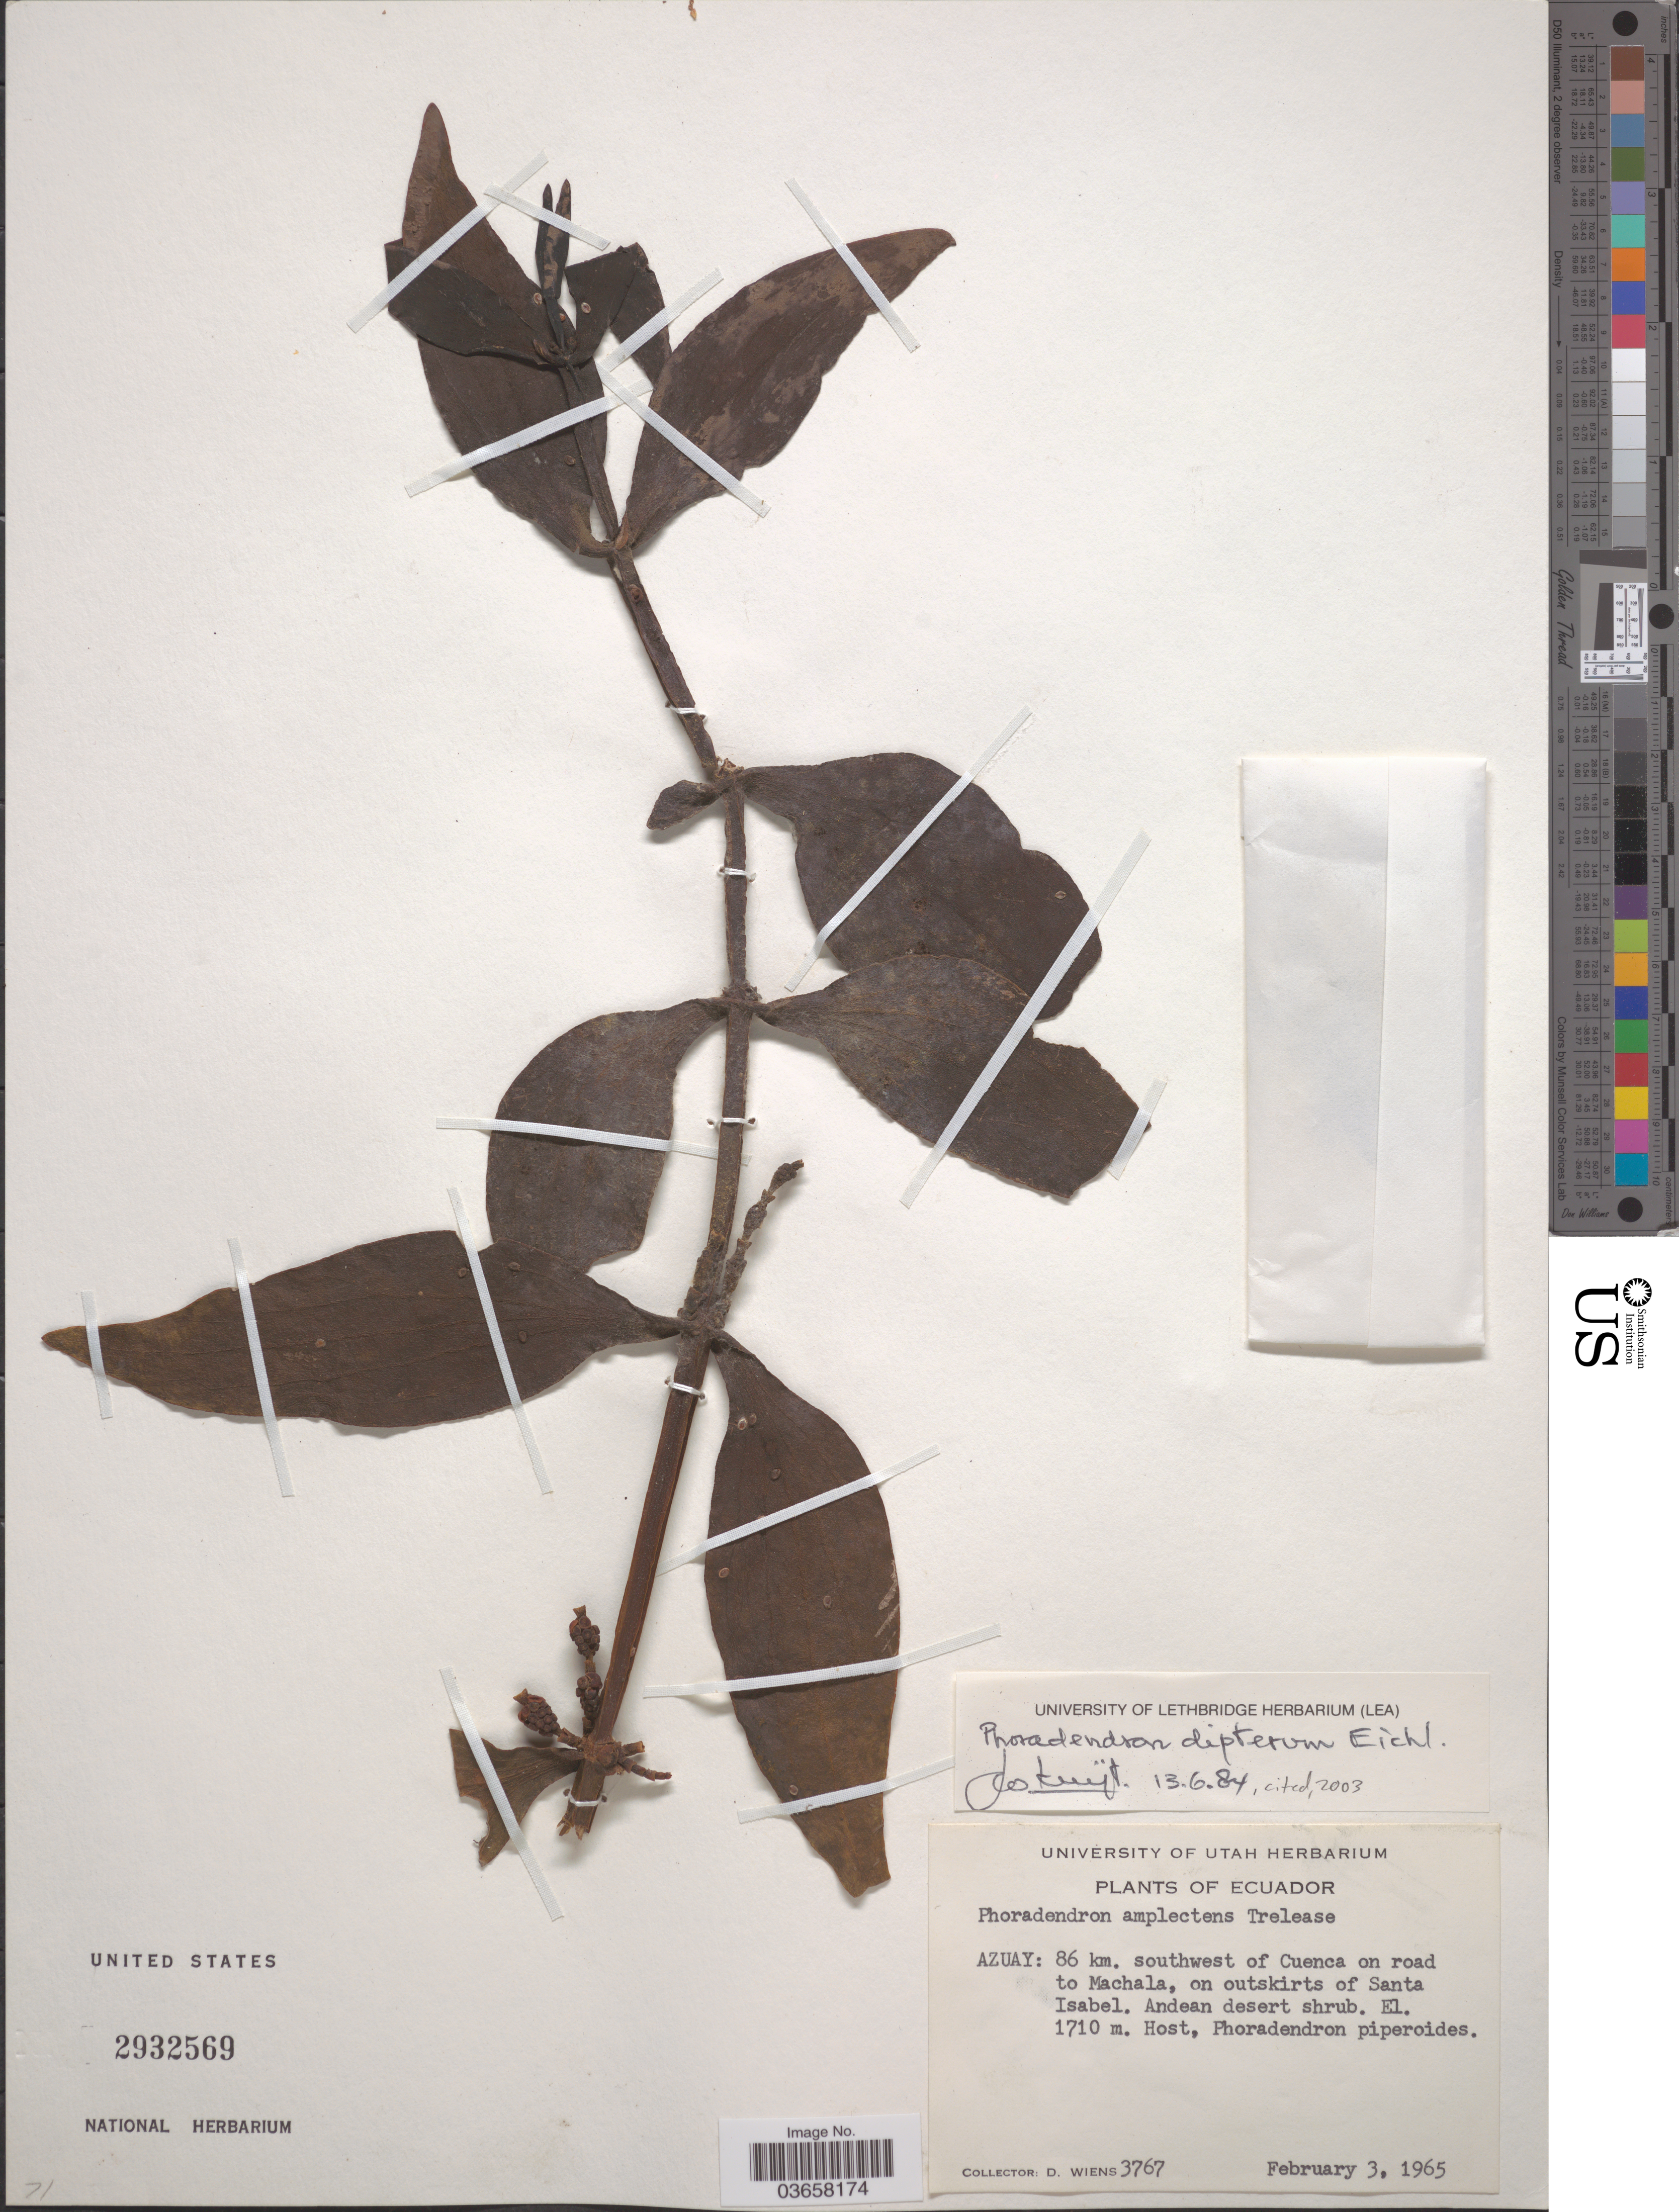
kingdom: Plantae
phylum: Tracheophyta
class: Magnoliopsida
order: Santalales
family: Viscaceae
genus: Phoradendron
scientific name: Phoradendron dipterum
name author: Eichler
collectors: D. Wiens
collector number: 3767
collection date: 1965-02-03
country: Ecuador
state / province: Azuay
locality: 86 km. southwest of Cuenca on road to Machala, on outskirts of Santa Isabel.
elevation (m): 1710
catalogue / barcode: US 2932569